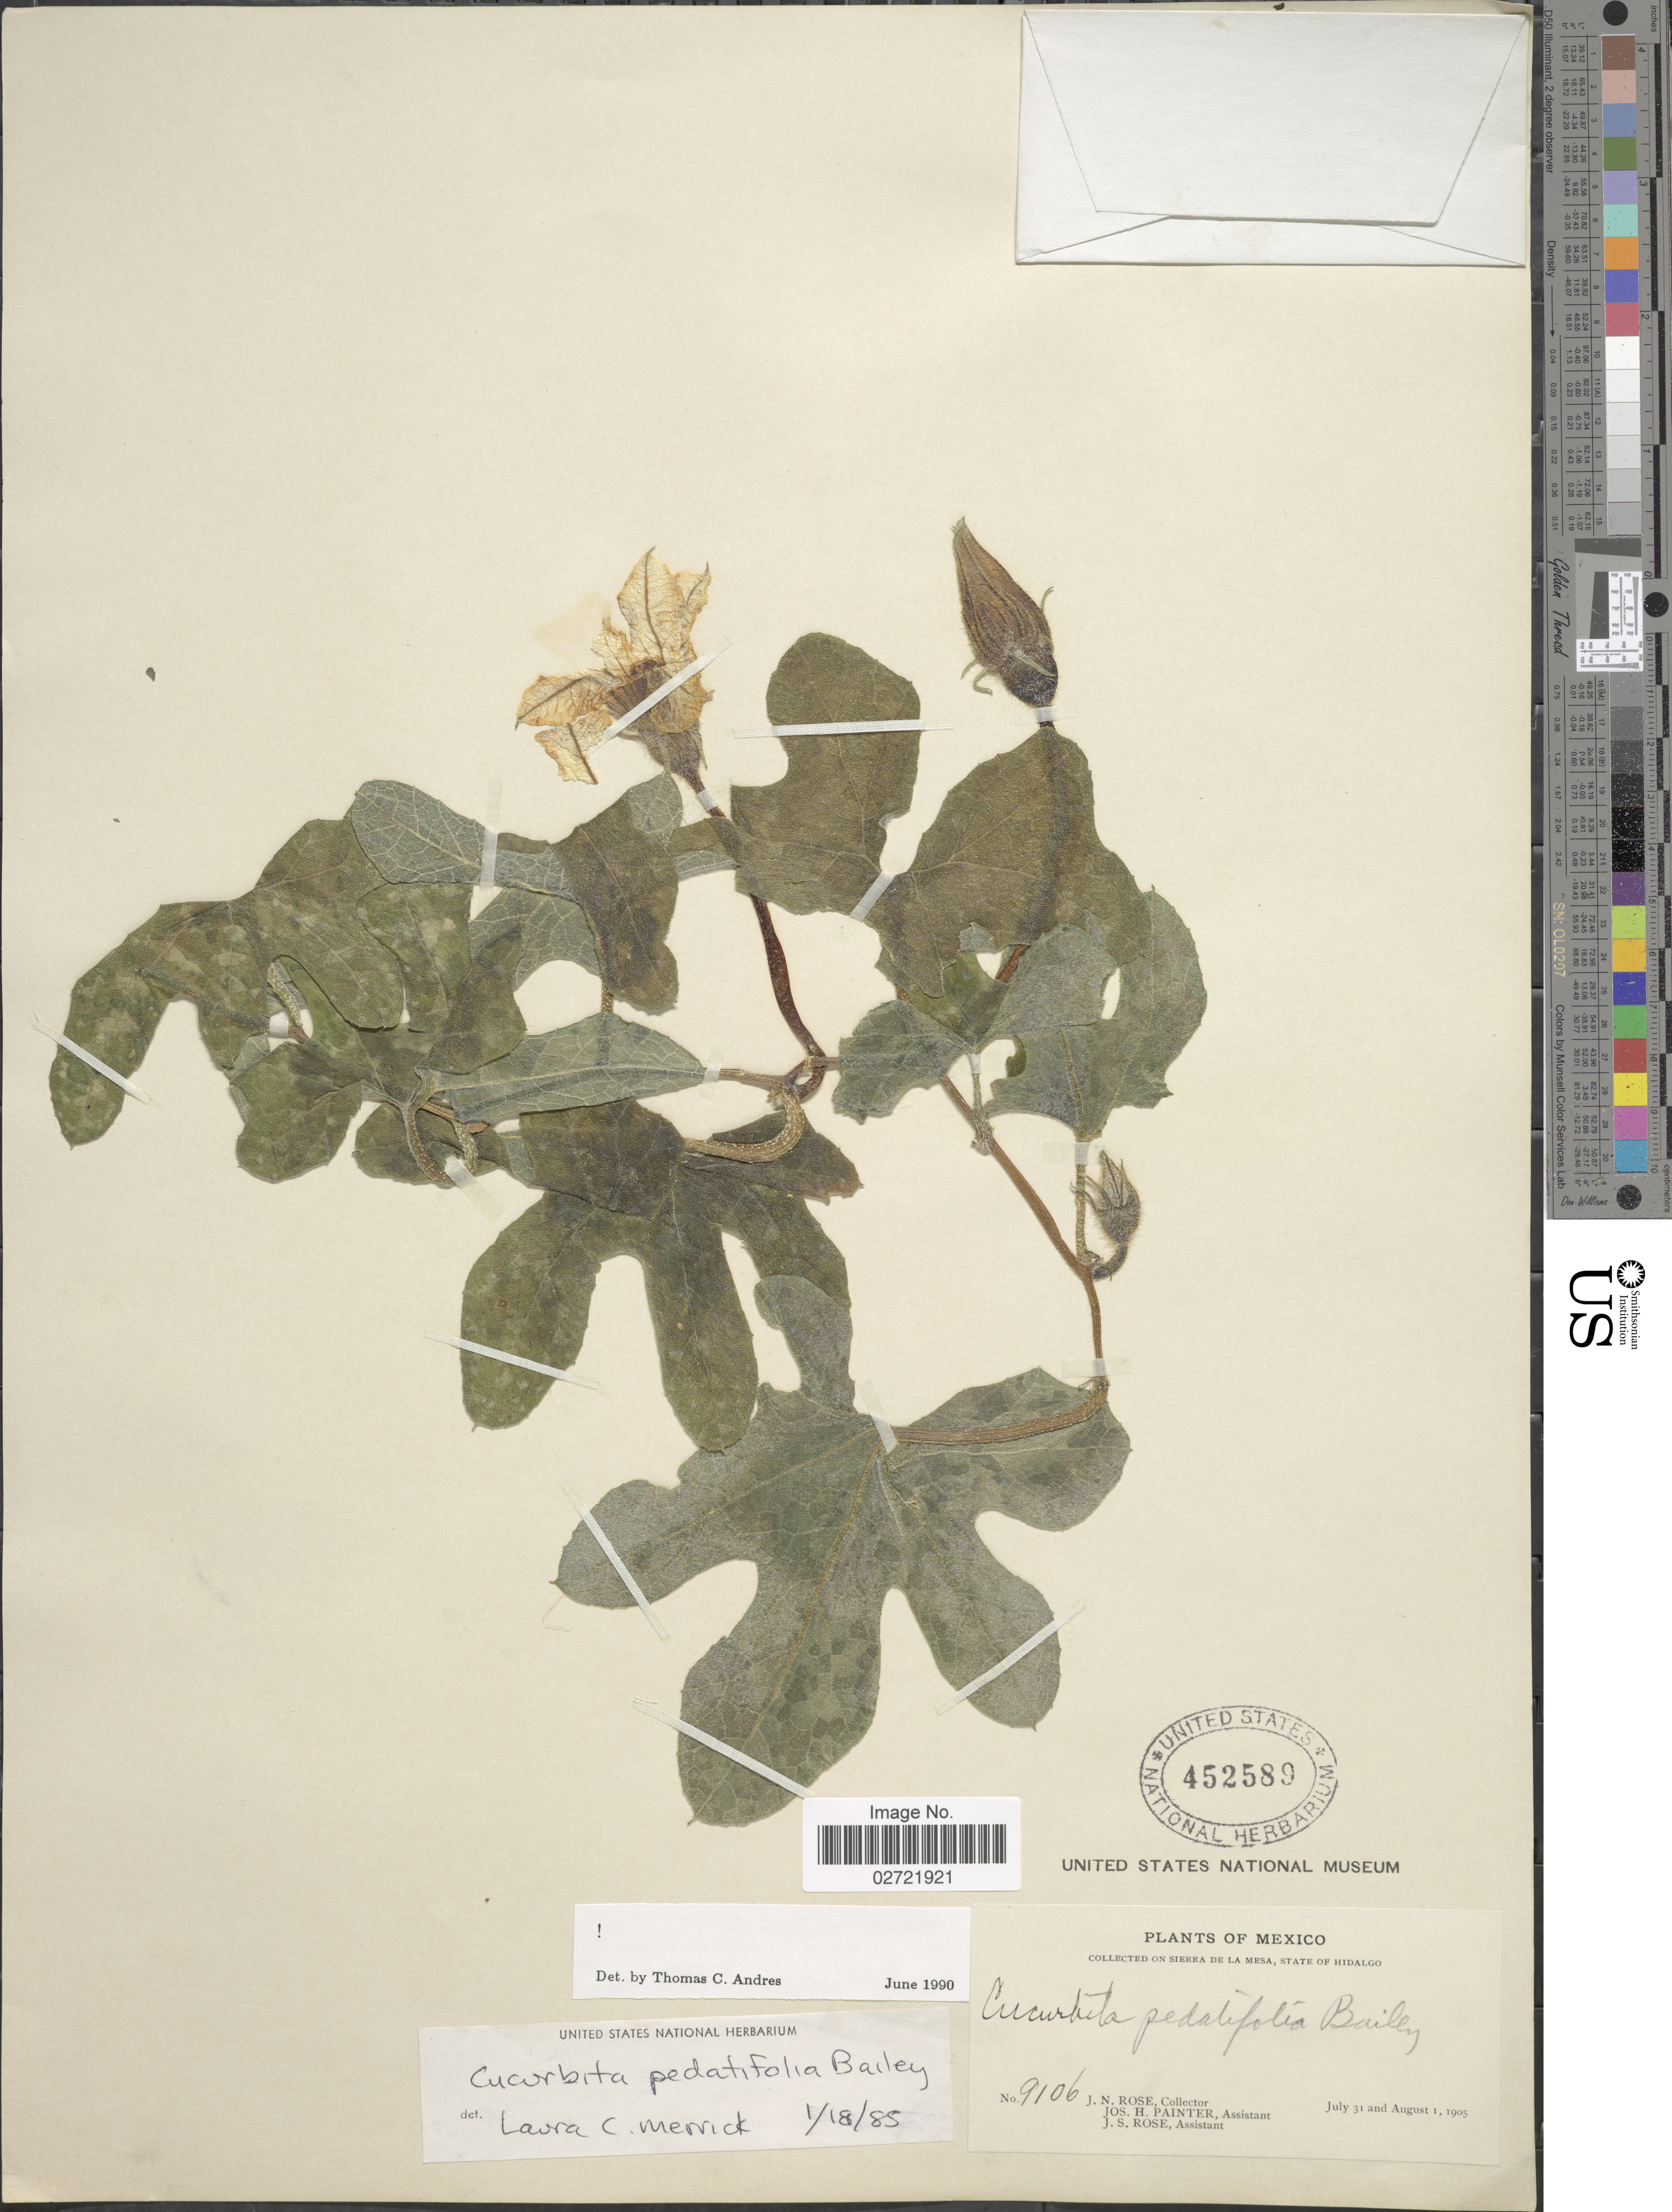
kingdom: Plantae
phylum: Tracheophyta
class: Magnoliopsida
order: Cucurbitales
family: Cucurbitaceae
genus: Cucurbita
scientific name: Cucurbita pedatifolia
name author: L.H. Bailey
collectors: J. N. Rose, J. H. Painter & J. S. Rose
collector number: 9106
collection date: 1905-07-31/1905-08-01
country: Mexico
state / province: Hidalgo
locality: On Sierra de La Mesa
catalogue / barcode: US 452589